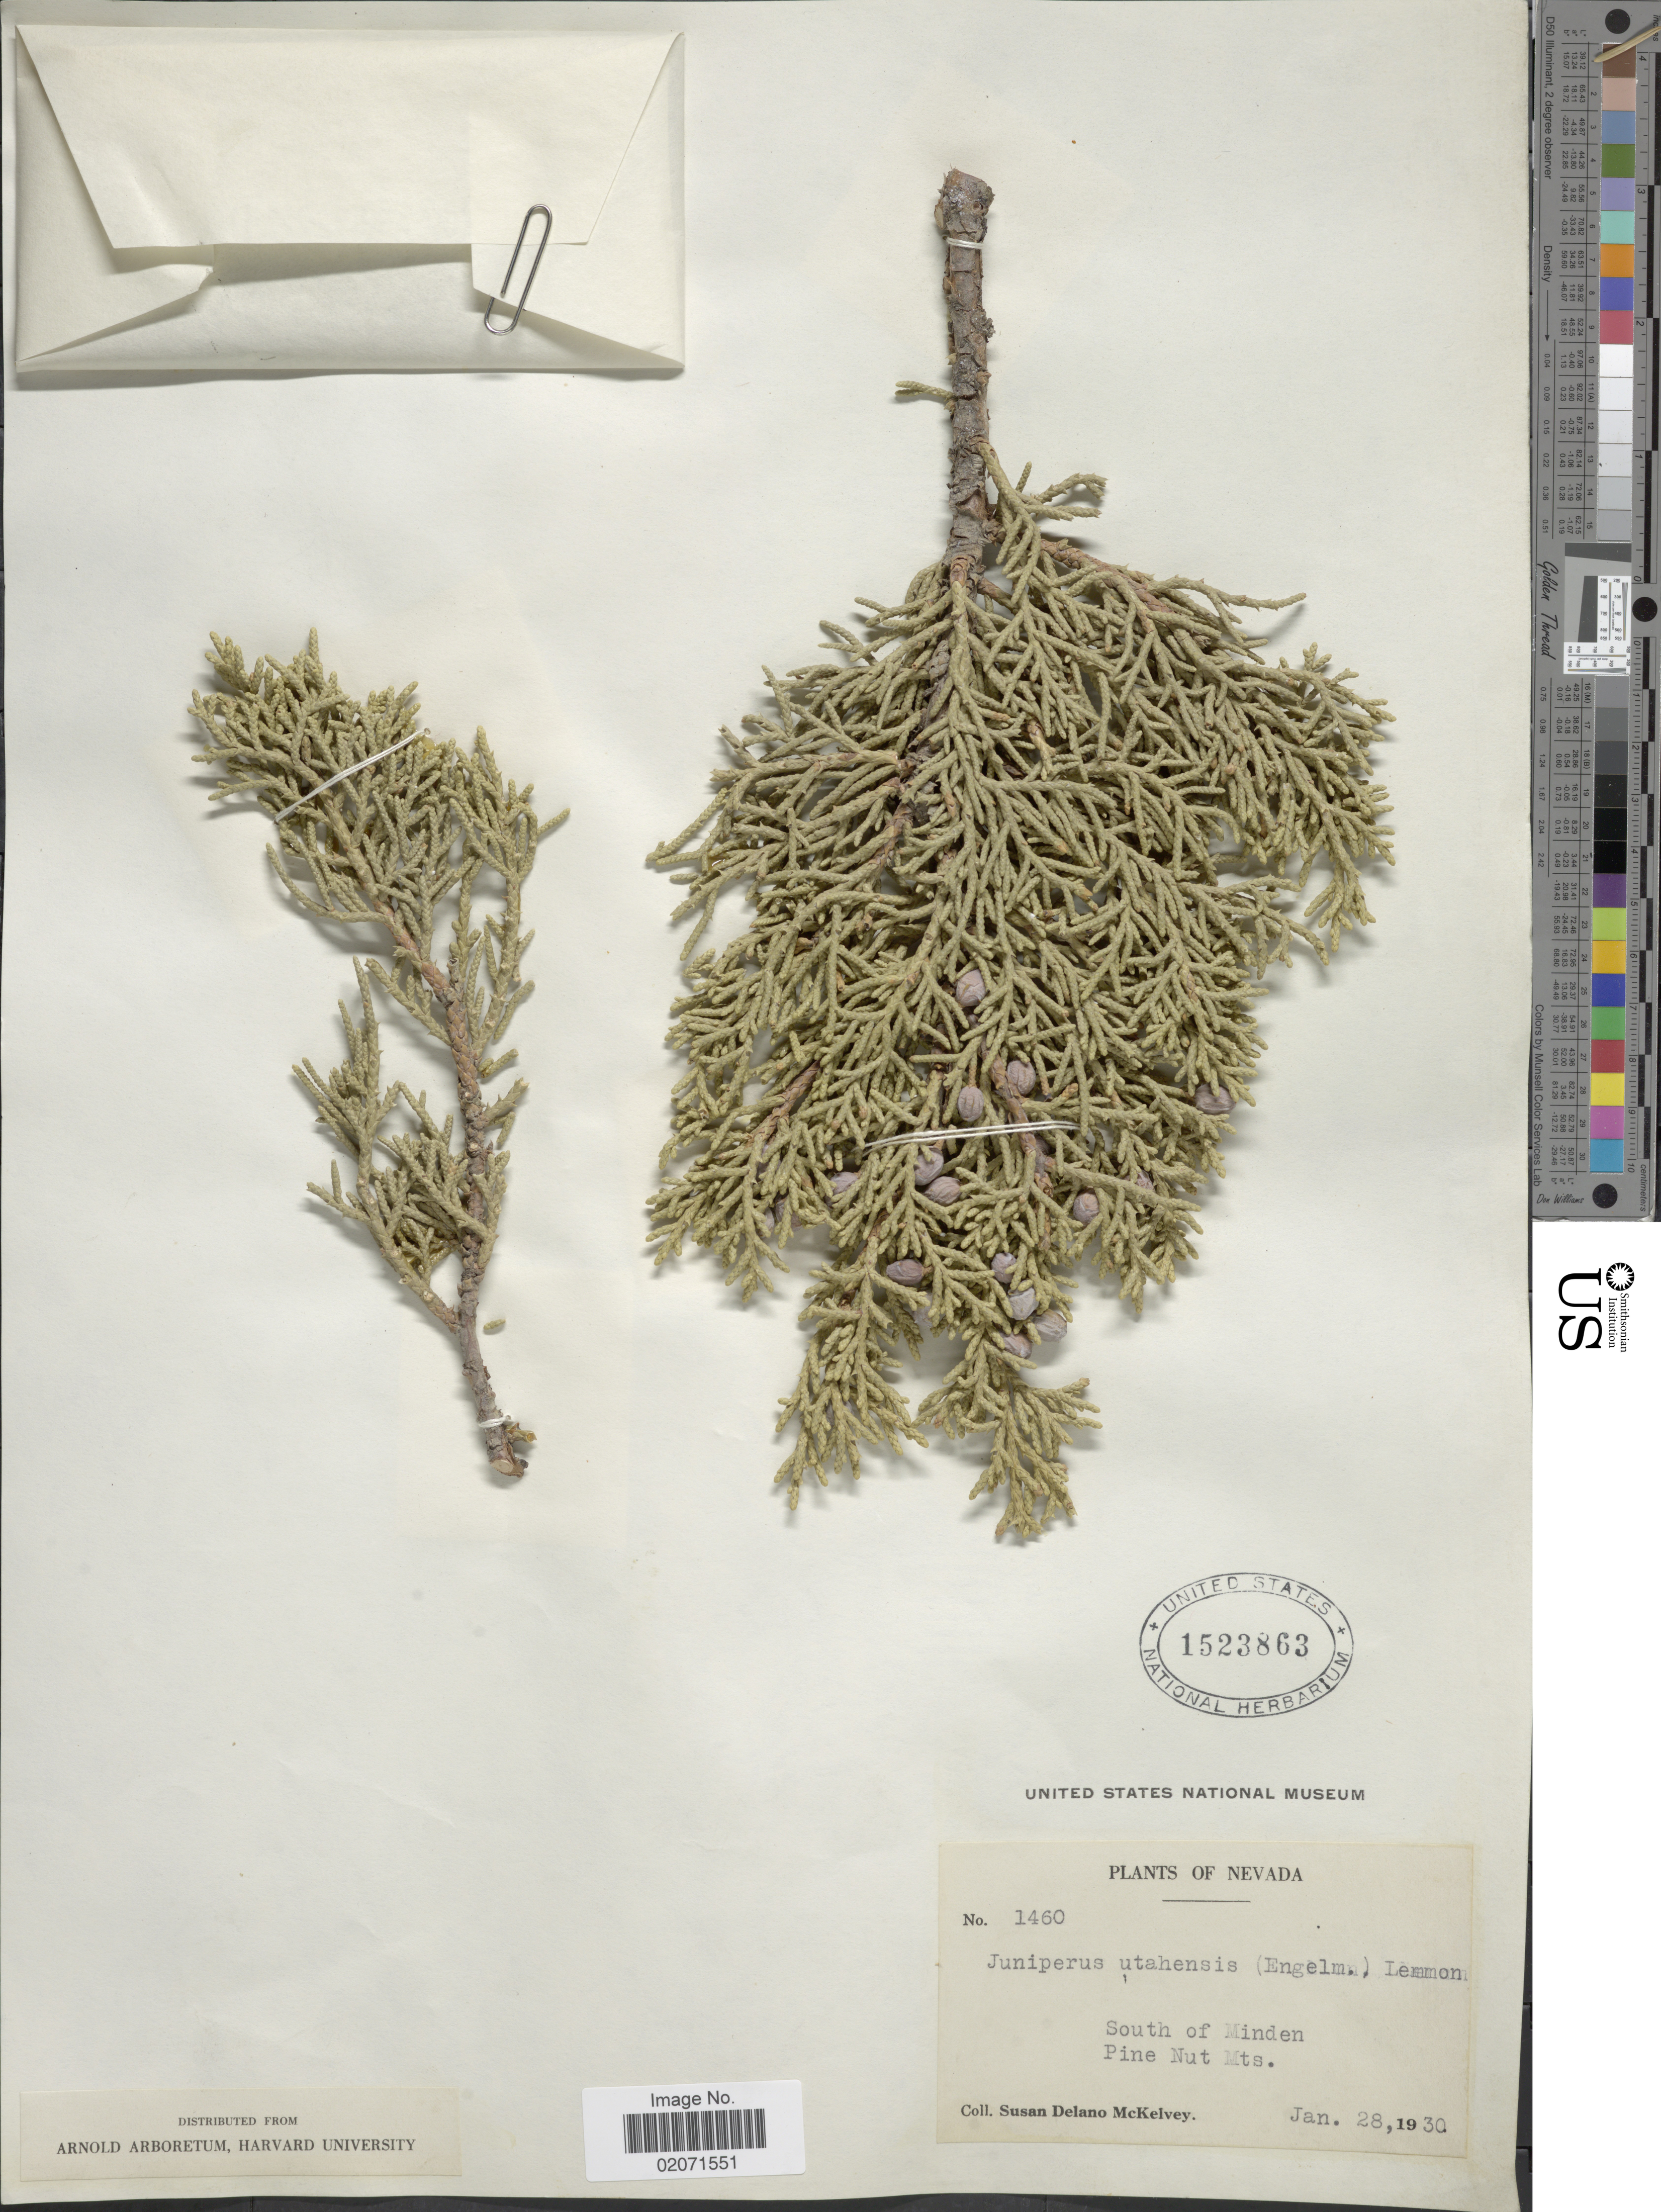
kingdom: Plantae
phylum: Tracheophyta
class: Pinopsida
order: Pinales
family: Cupressaceae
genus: Juniperus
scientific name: Juniperus osteosperma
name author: (Torr.) Little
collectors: S. A. McKelvey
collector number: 1460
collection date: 1930-01-28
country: United States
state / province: Nevada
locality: South of Minden, Pine Nut Mts.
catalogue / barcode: US 1523863